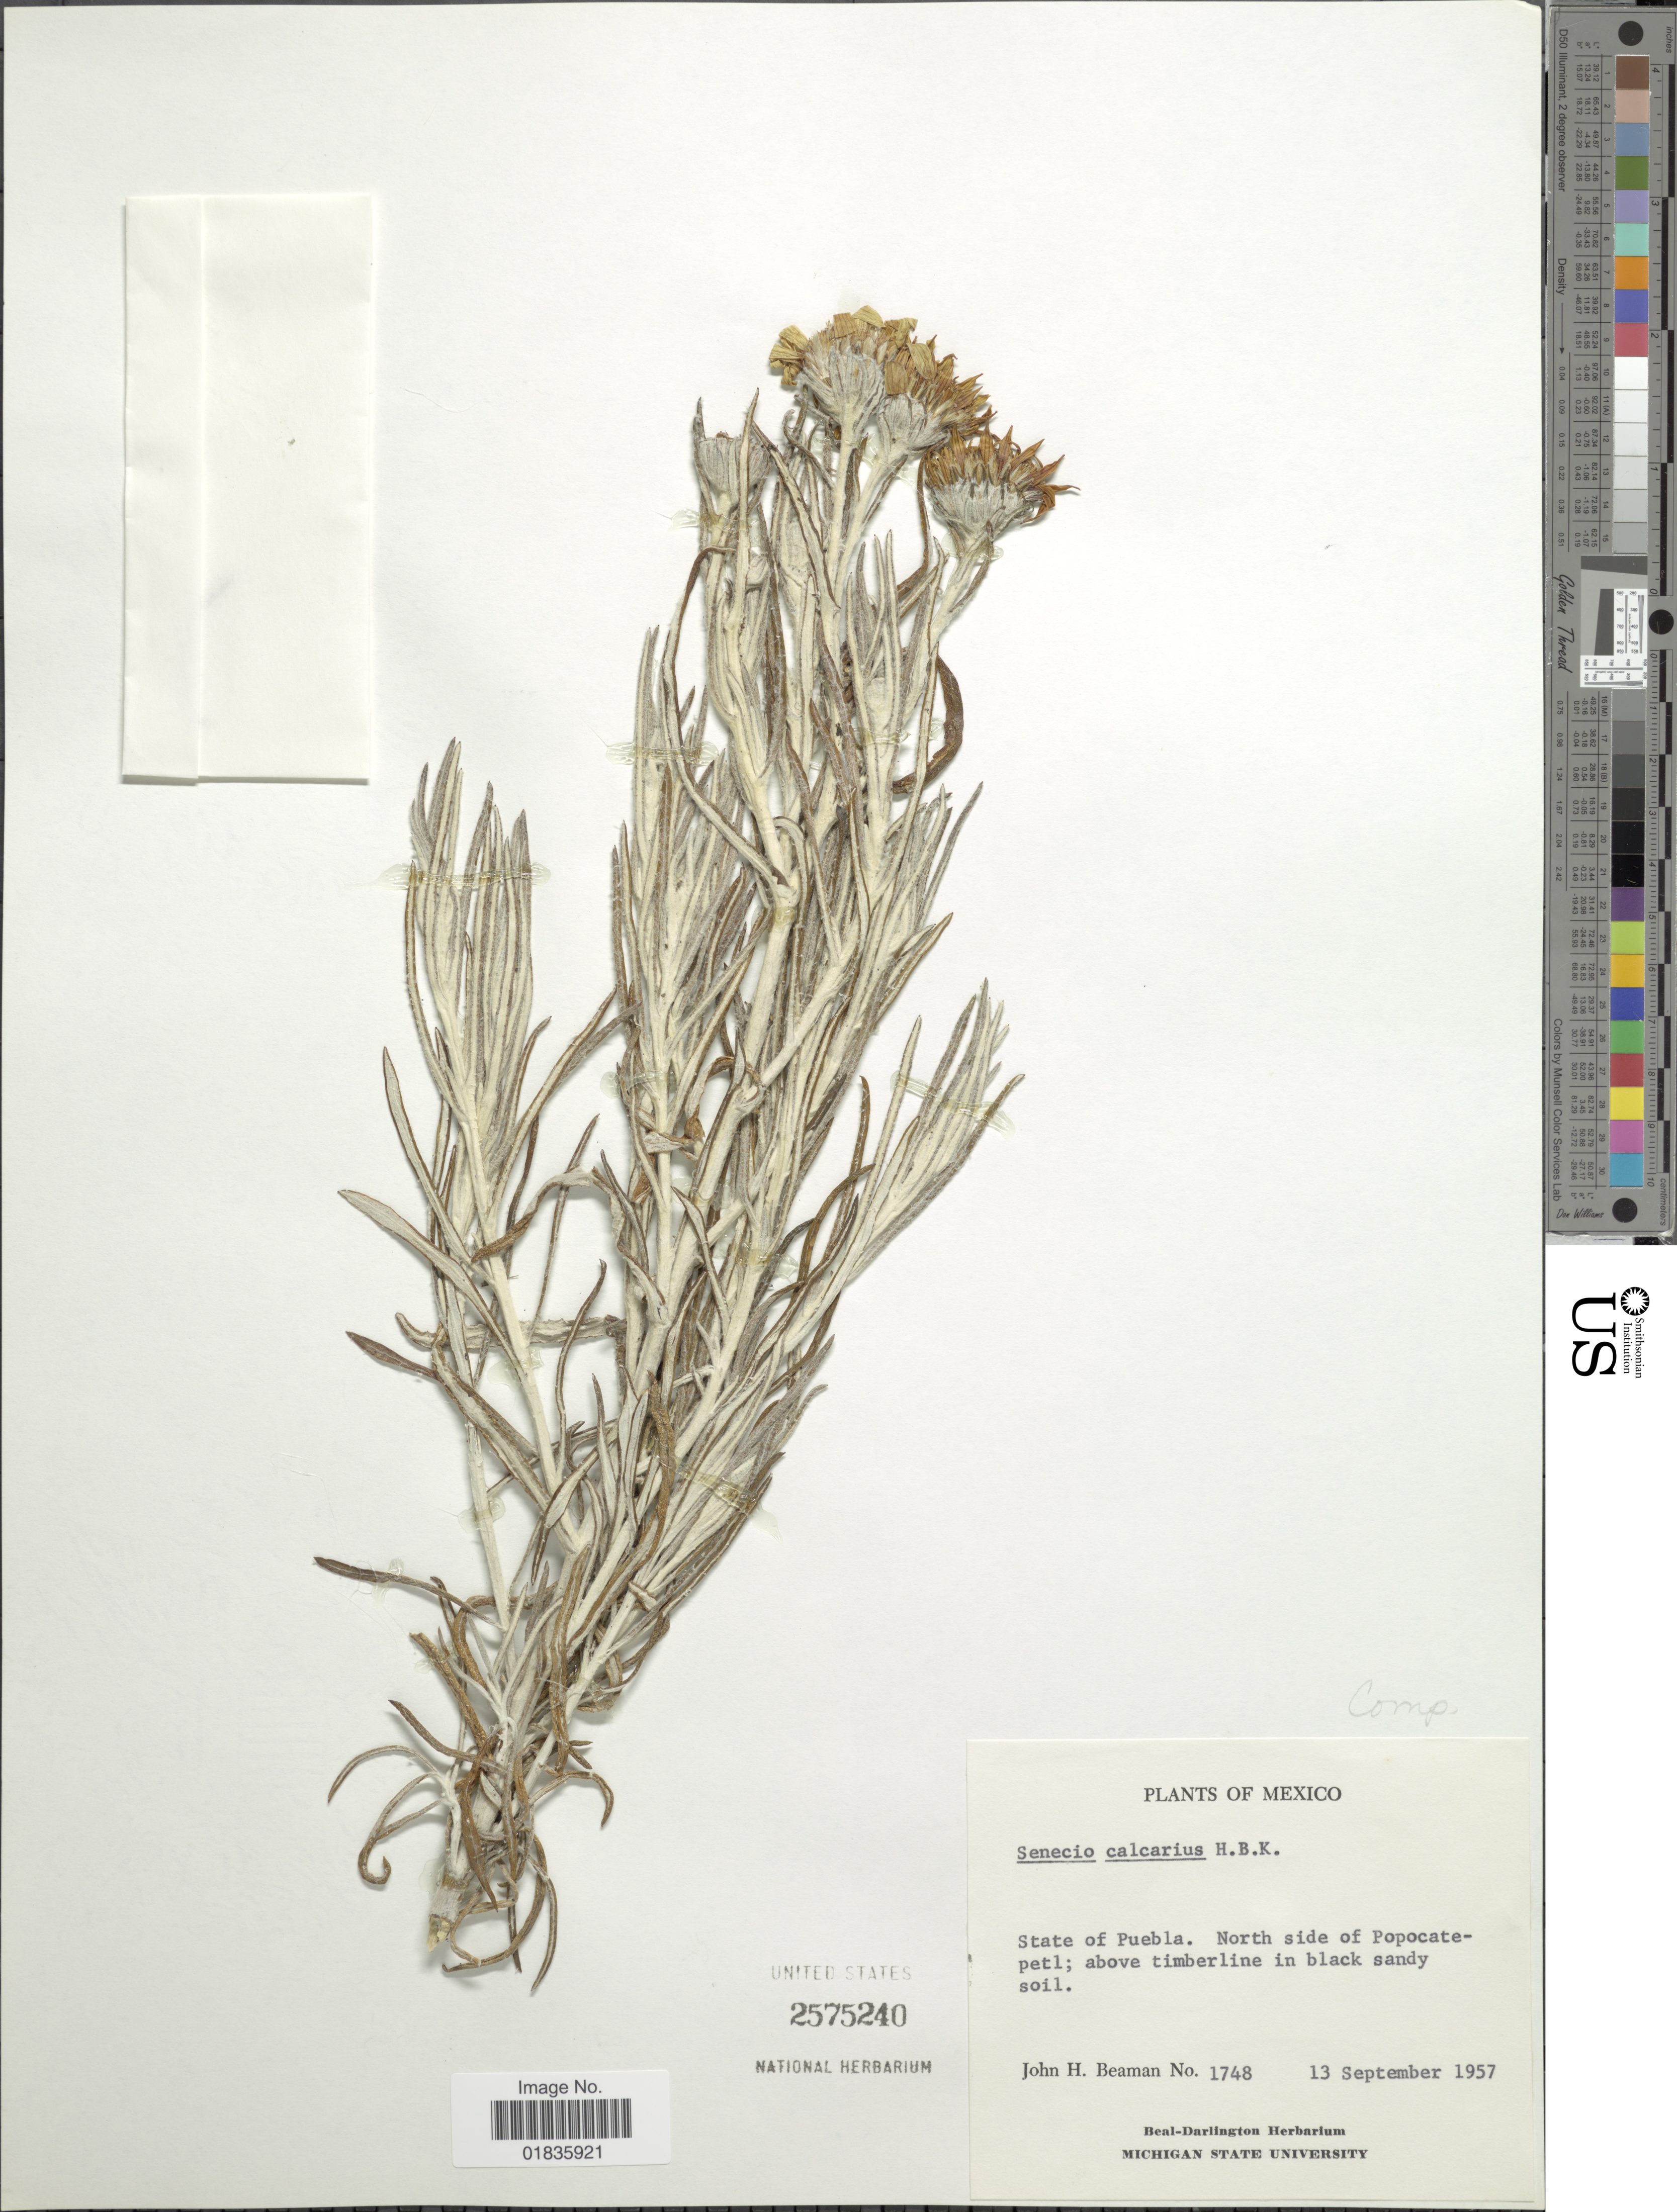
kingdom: Plantae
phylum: Tracheophyta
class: Magnoliopsida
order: Asterales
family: Asteraceae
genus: Senecio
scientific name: Senecio mairetianus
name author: DC.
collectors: J. H. Beaman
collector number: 1748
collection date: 1957-09-13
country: Mexico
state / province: Puebla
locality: North side of Popocatepetll above timberline in black sandy soil.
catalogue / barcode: US 2575240